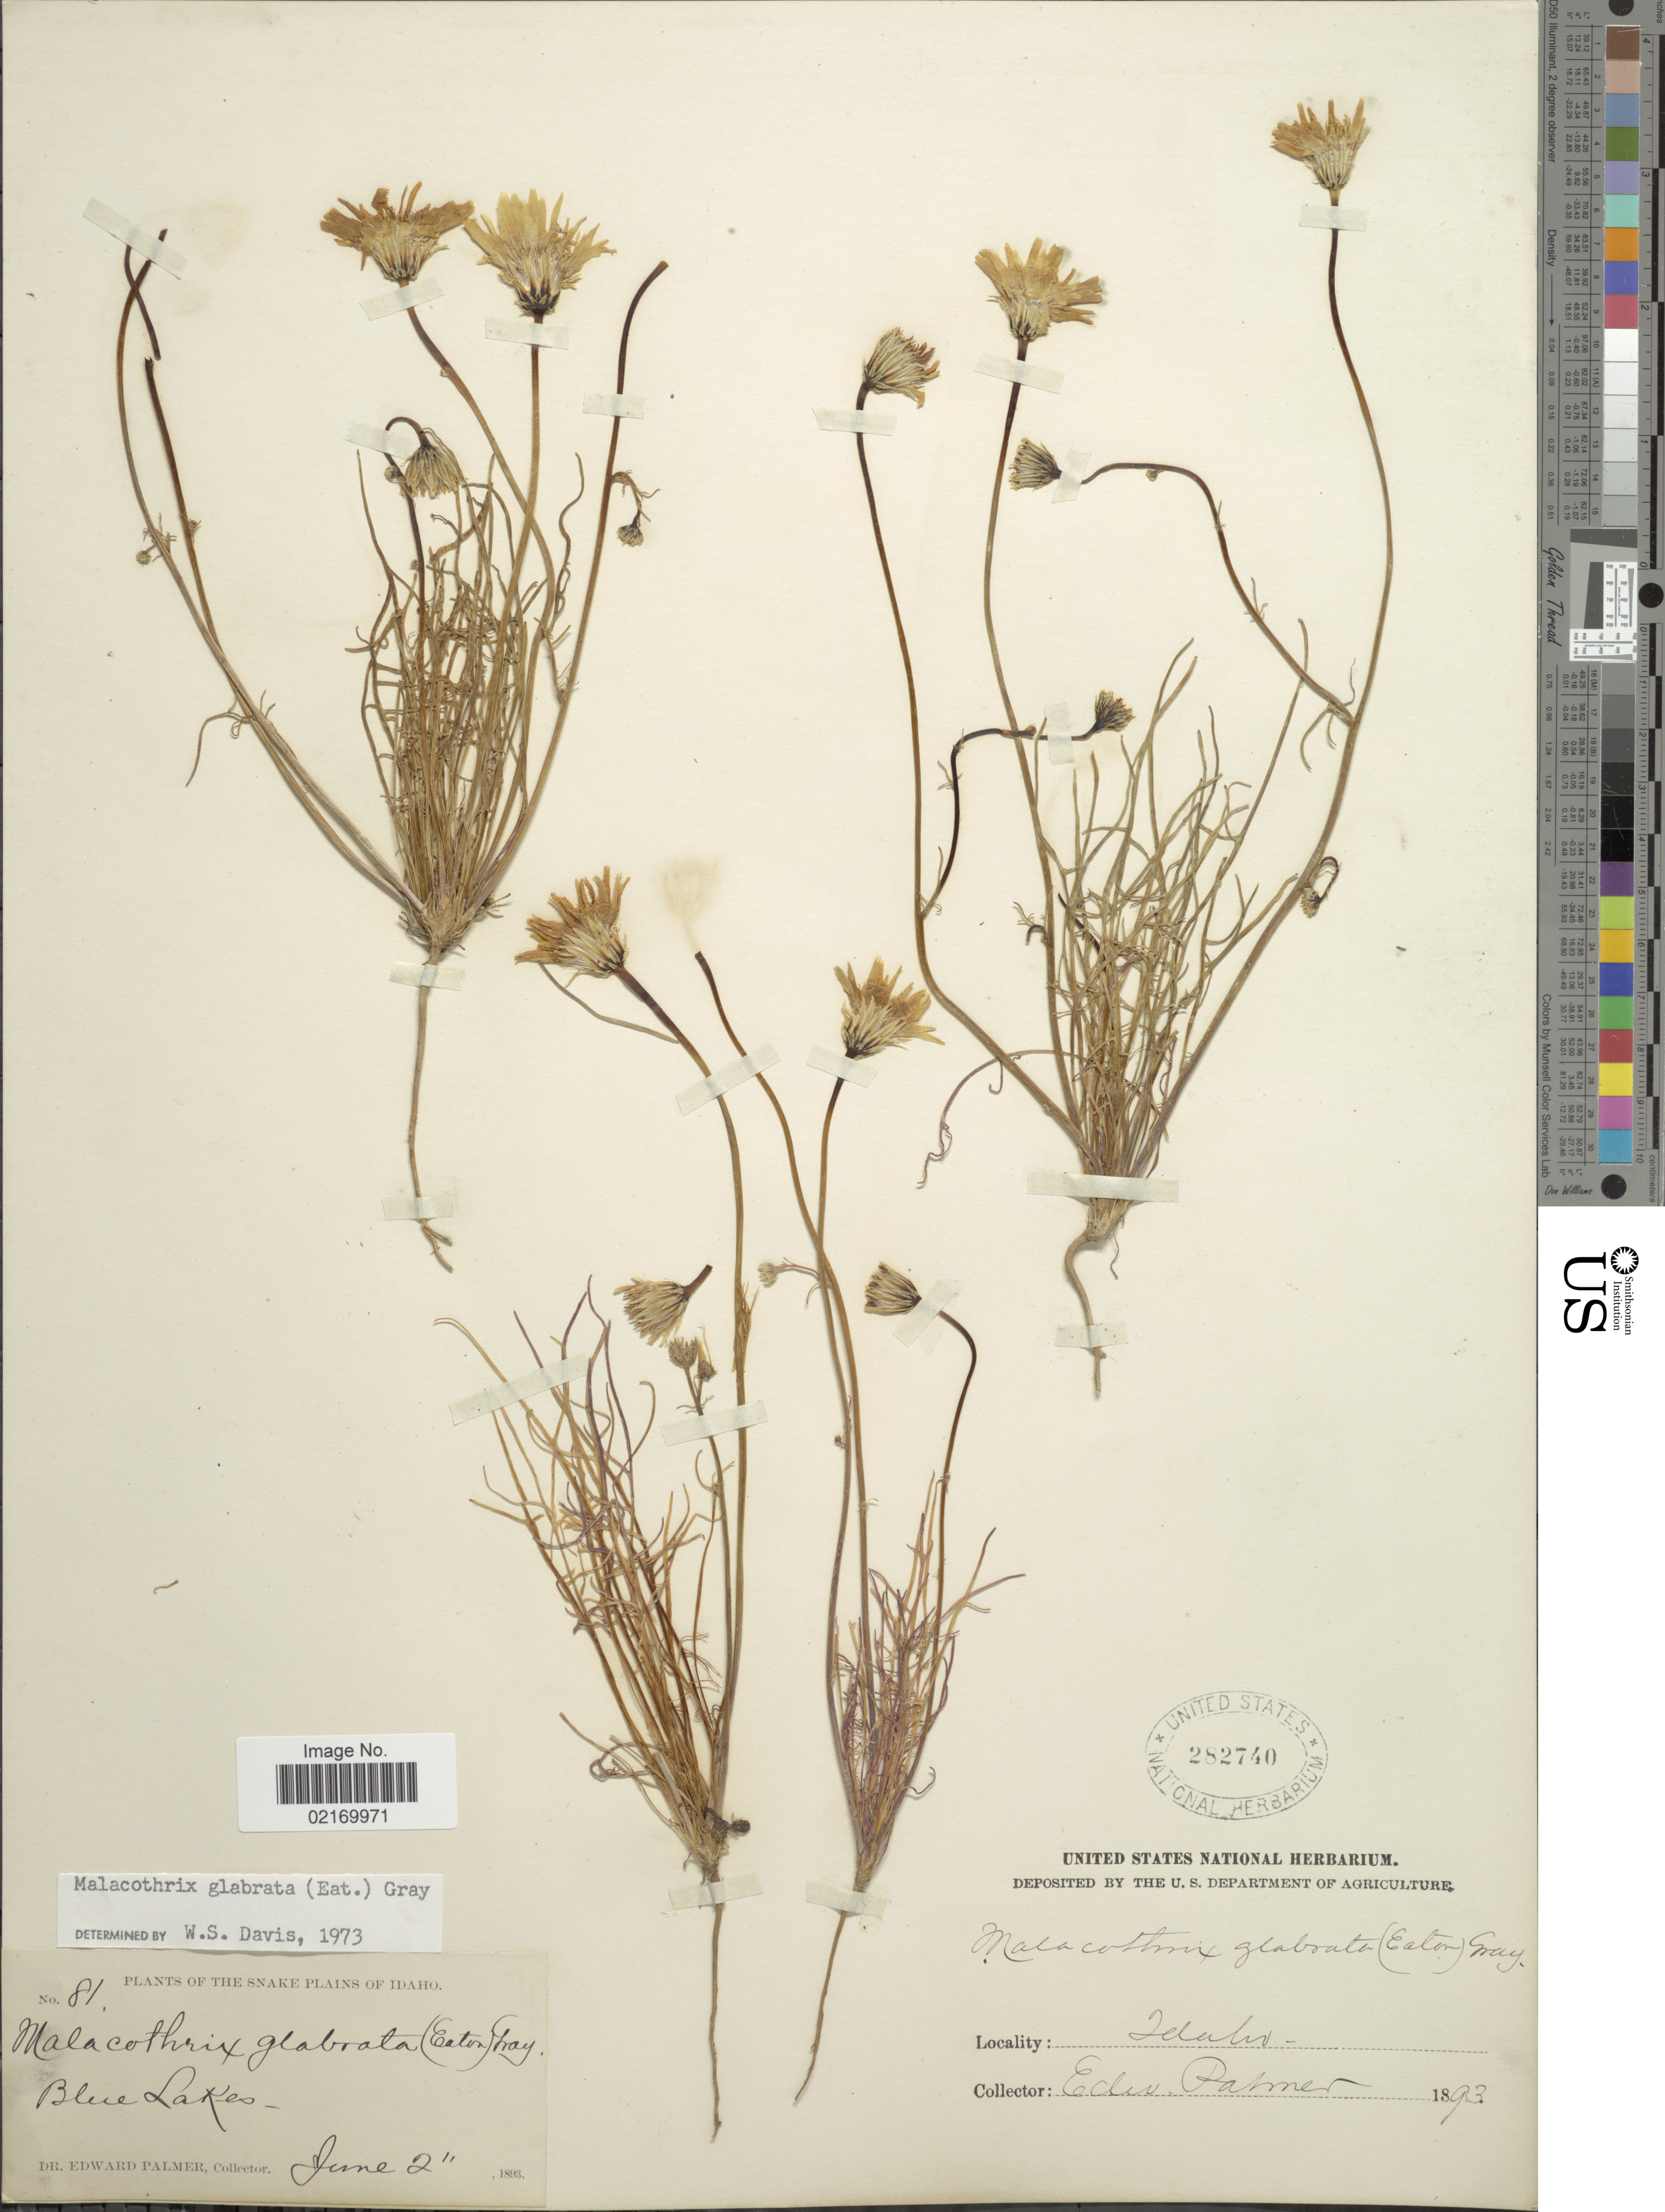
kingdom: Plantae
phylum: Tracheophyta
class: Magnoliopsida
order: Asterales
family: Asteraceae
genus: Malacothrix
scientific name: Malacothrix glabrata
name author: (A. Gray ex D.C. Eaton) A. Gray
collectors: E. Palmer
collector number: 81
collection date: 1893-06-02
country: United States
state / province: Idaho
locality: Snake Plains of Idaho, Blue Lakes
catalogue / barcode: US 282740